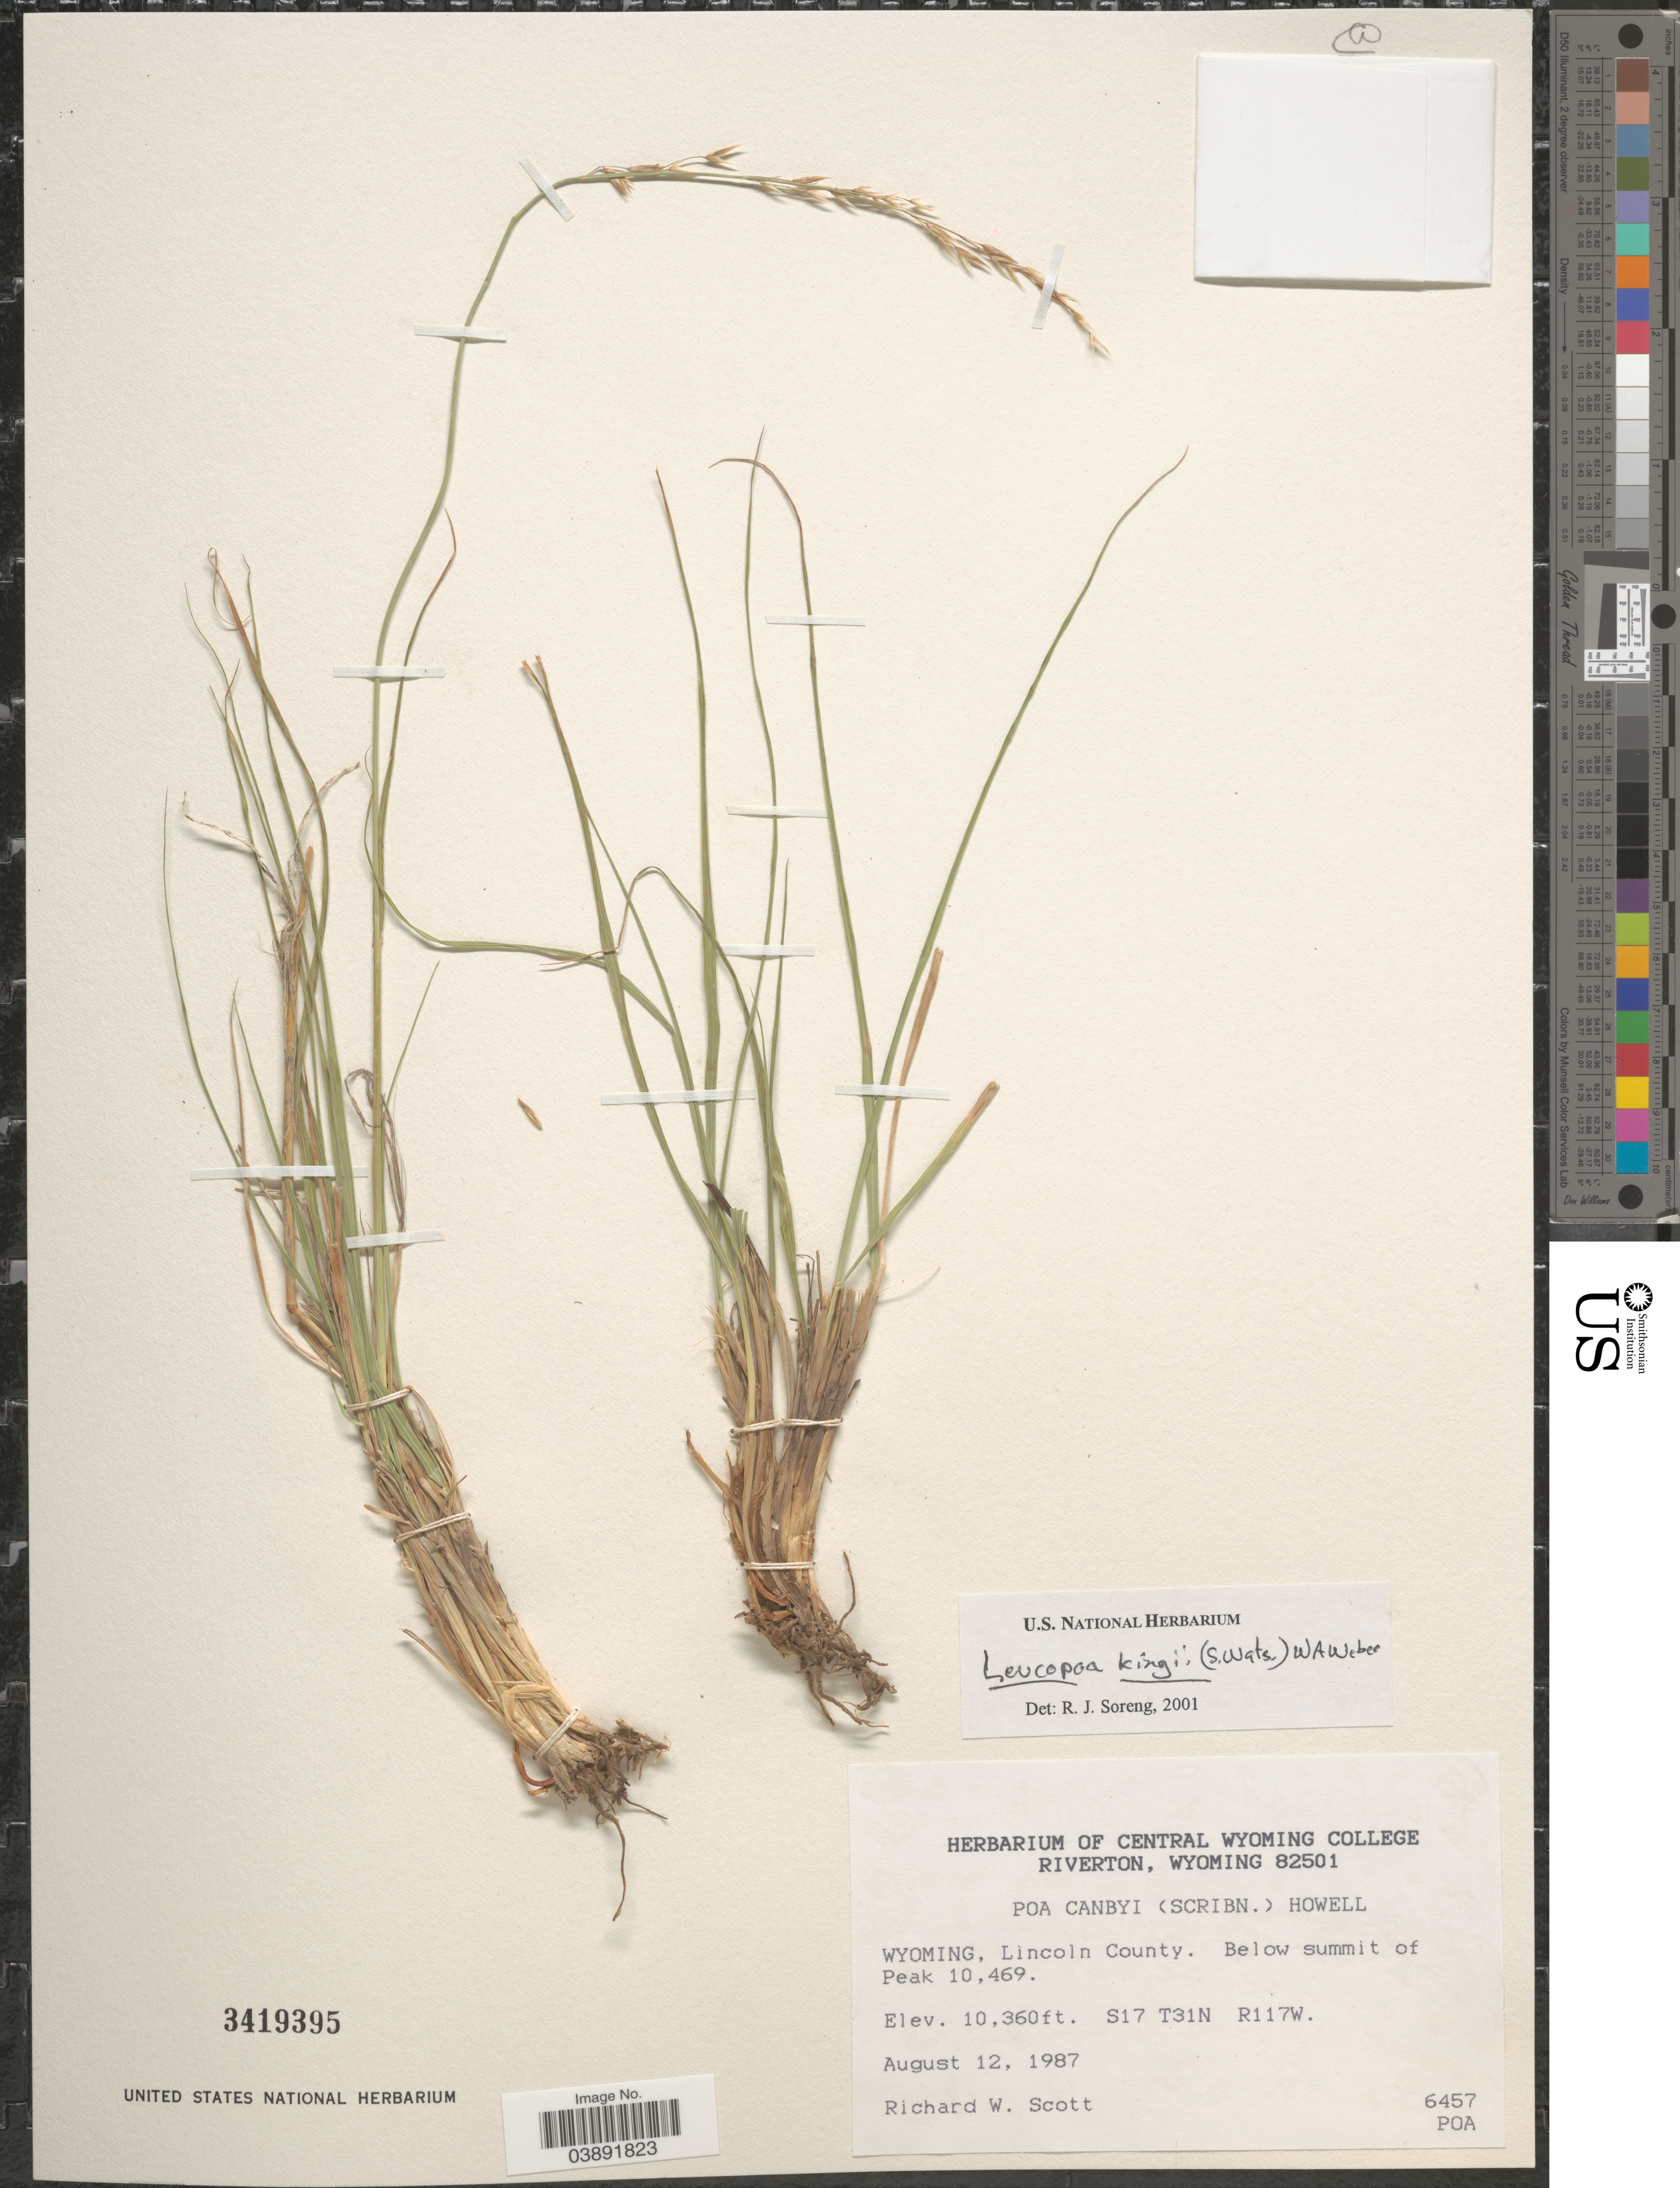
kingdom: Plantae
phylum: Tracheophyta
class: Liliopsida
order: Poales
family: Poaceae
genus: Hesperochloa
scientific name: Hesperochloa kingii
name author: (S. Watson) Rydb.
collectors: R. W. Scott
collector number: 6457POA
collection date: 1987-08-12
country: United States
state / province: Wyoming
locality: Lincoln County. Below summit of Peak 10.469. S17 T31N R117W.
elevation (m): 3158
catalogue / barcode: US 3419395